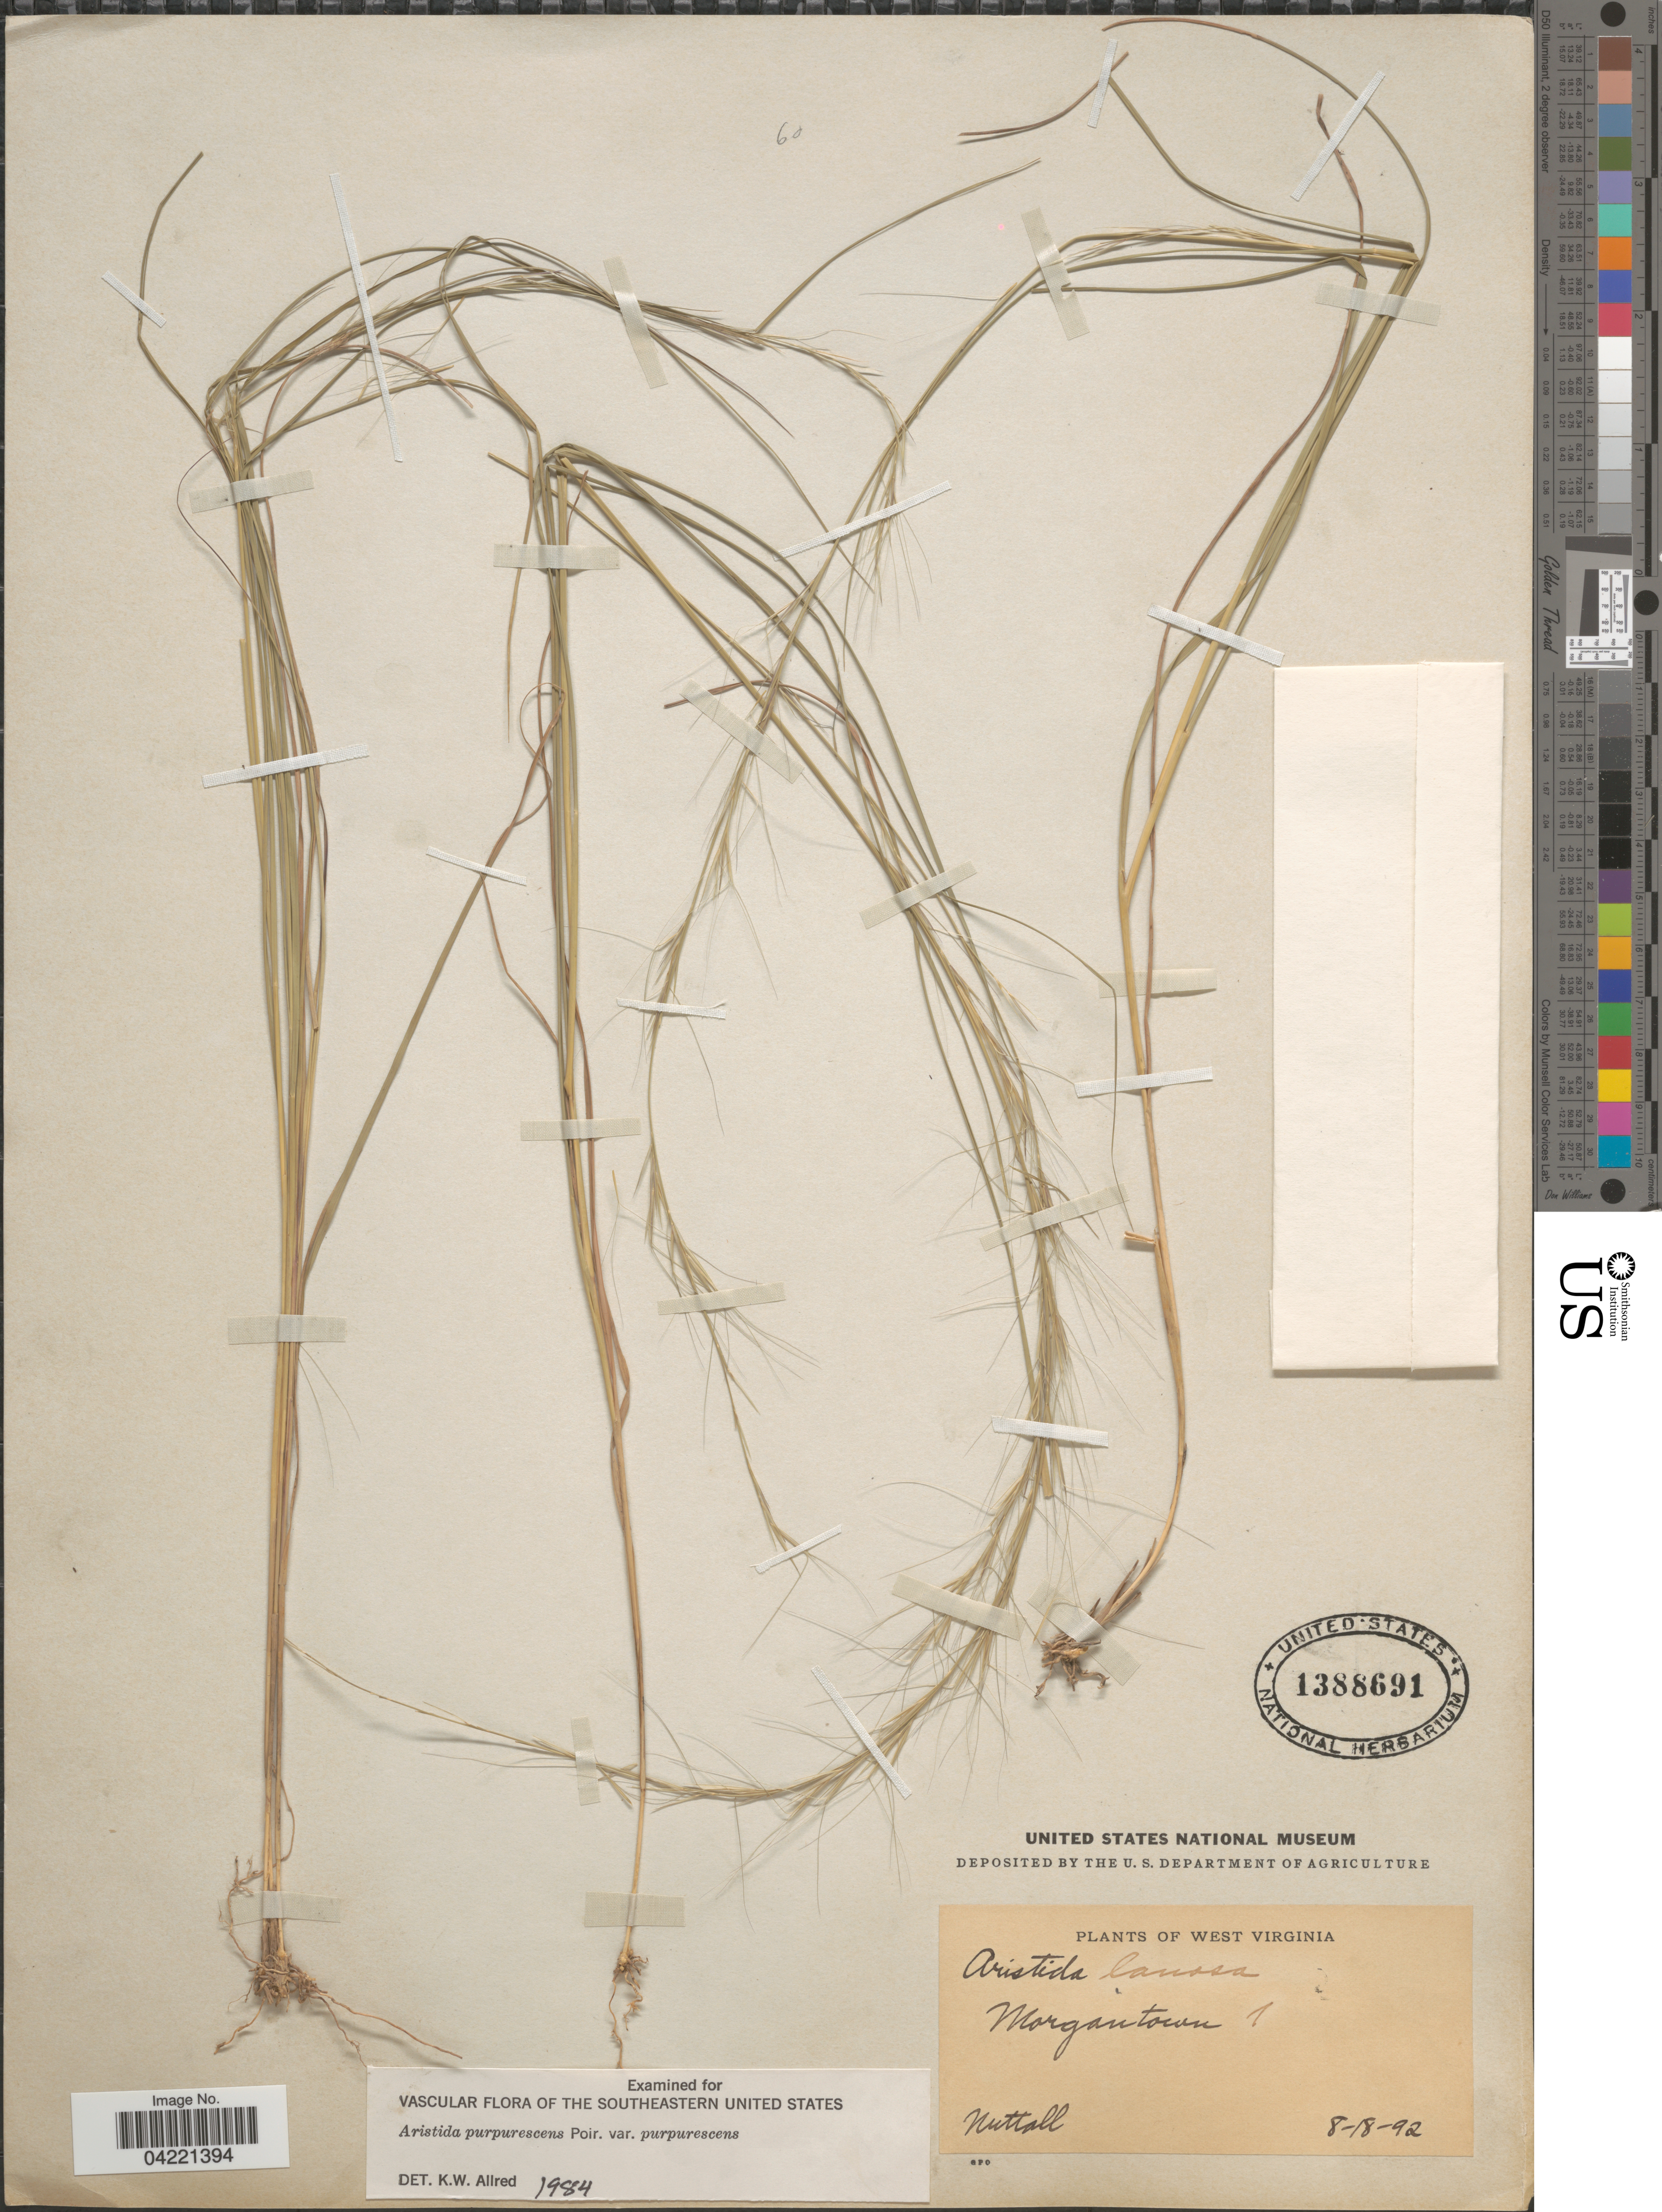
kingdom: Plantae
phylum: Tracheophyta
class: Liliopsida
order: Poales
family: Poaceae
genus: Aristida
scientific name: Aristida purpurascens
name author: Poir.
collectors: Nuttall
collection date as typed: Transcribed d/m/y: 18/8/92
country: United States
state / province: West Virginia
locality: Morgantown.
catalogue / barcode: US 1388691